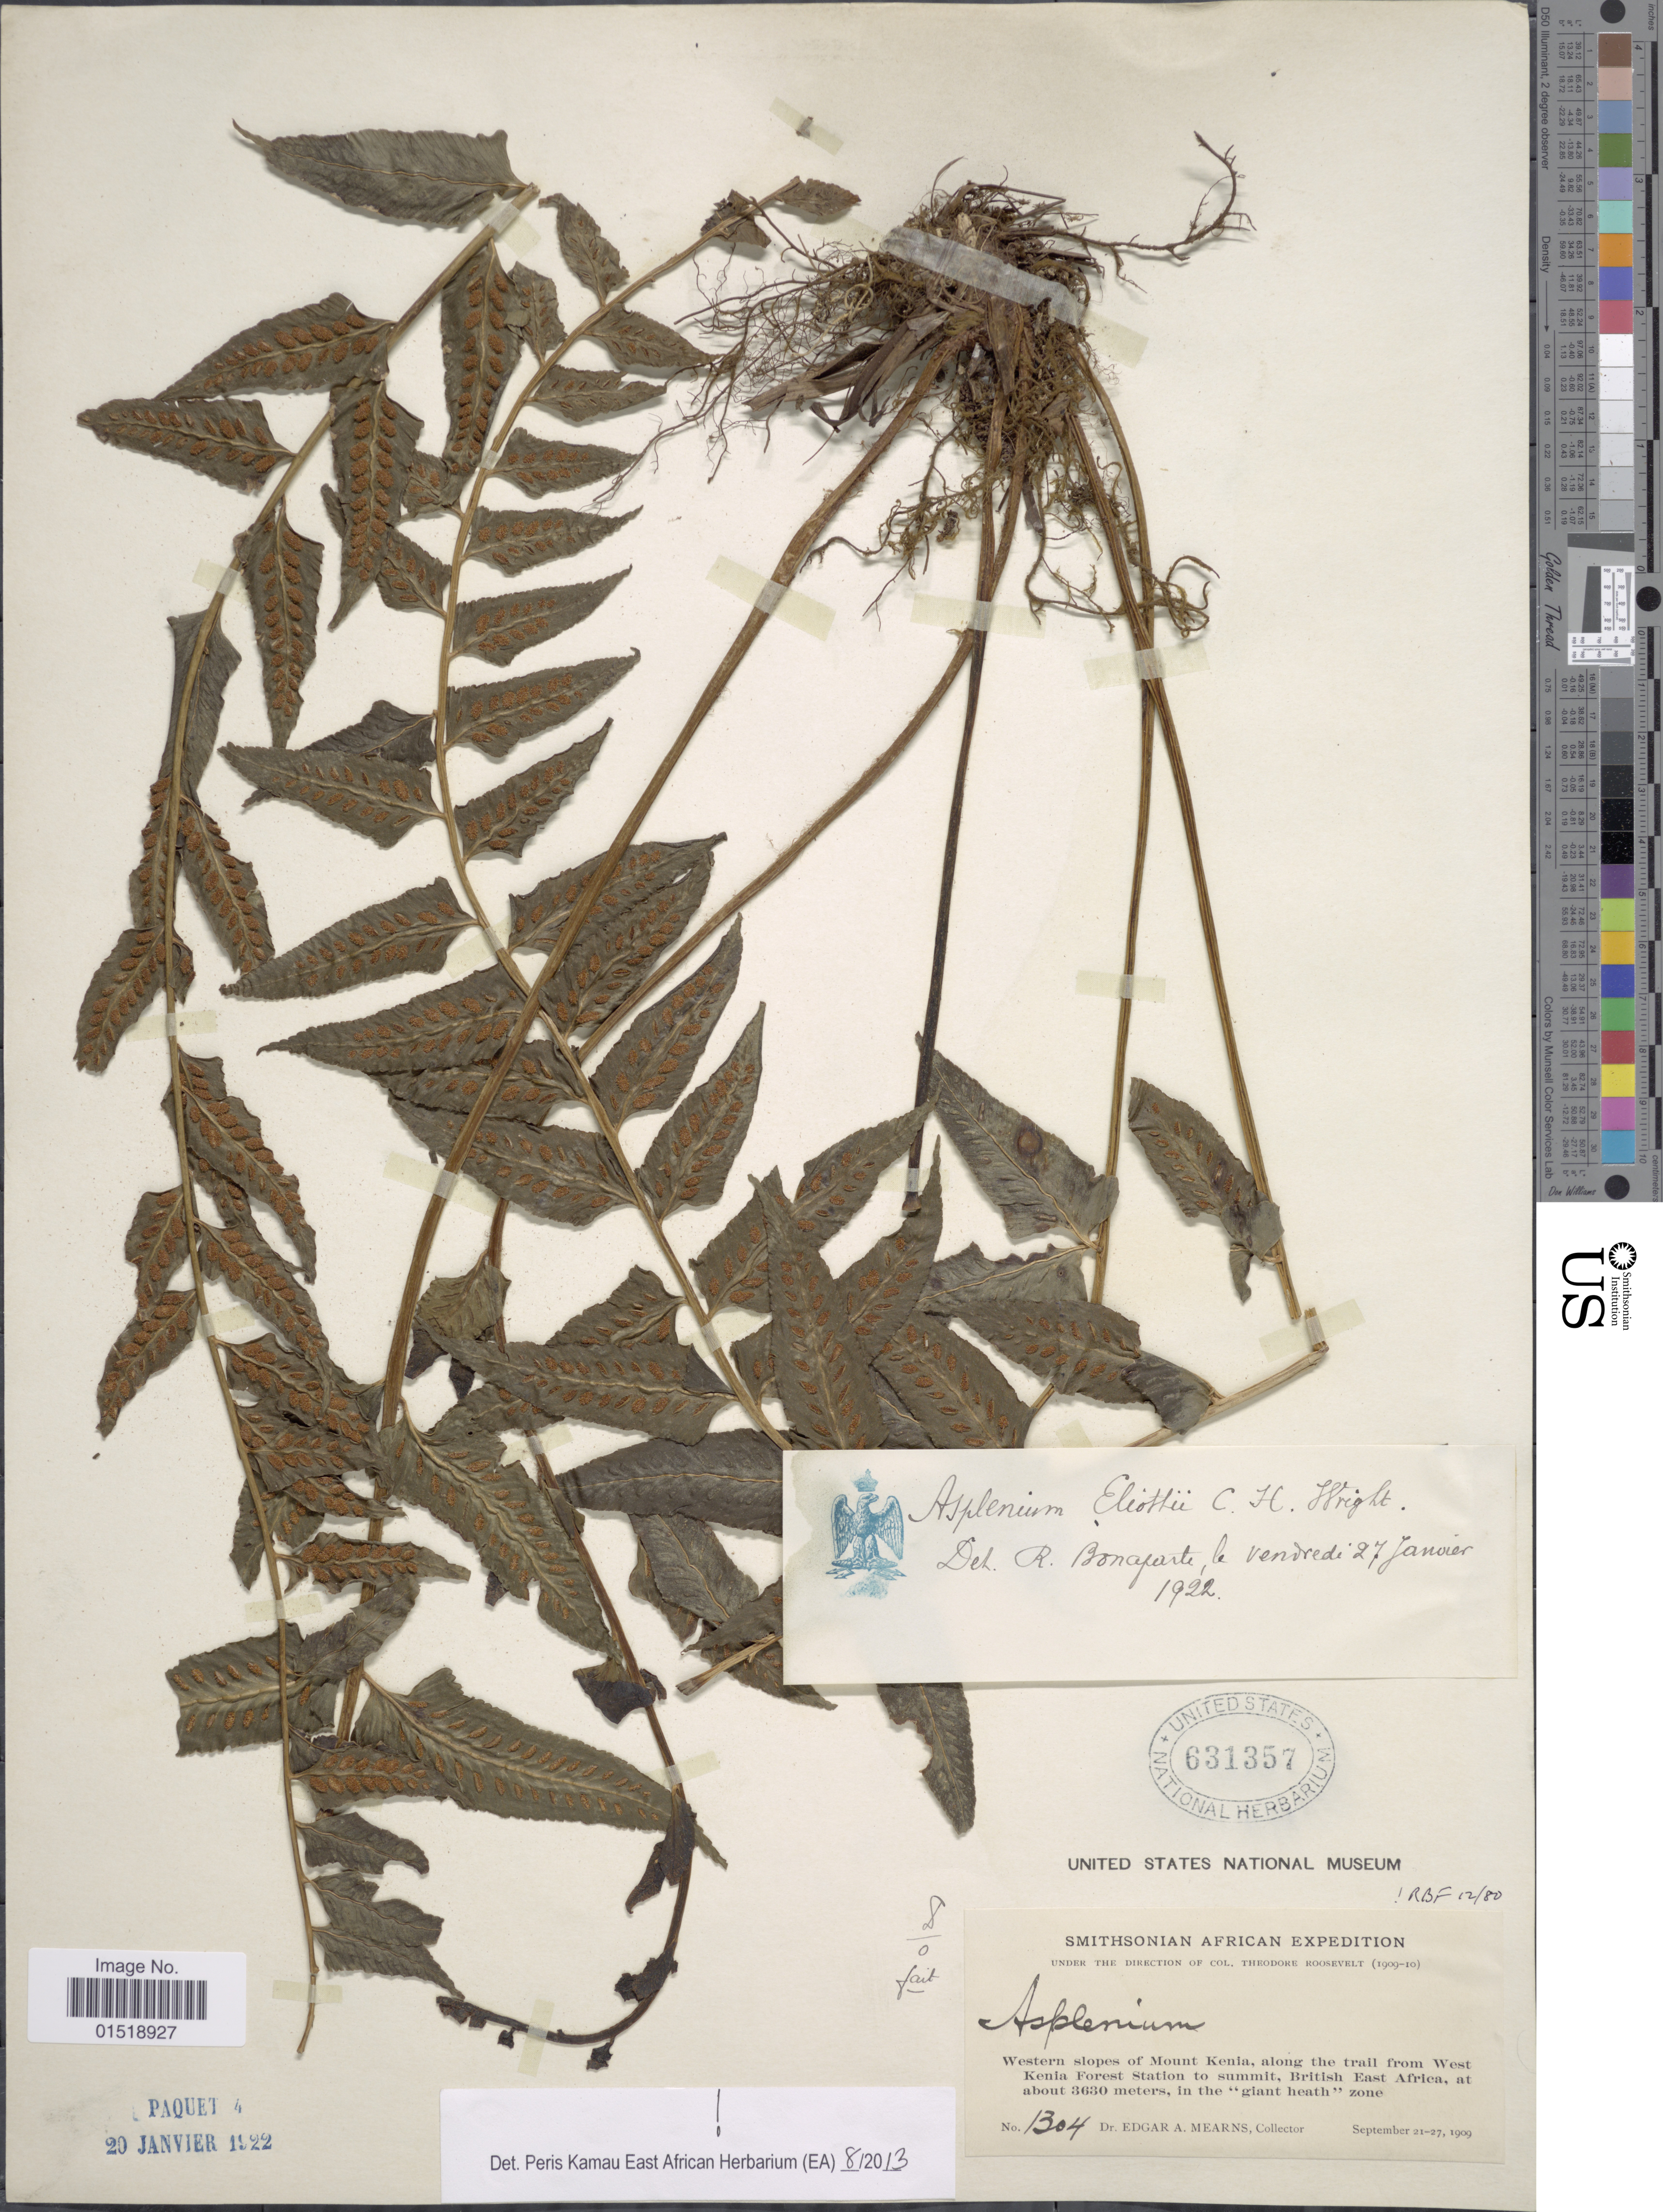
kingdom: Plantae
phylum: Tracheophyta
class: Polypodiopsida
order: Polypodiales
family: Aspleniaceae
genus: Asplenium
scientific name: Asplenium elliottii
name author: C.H. Wright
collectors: E. A. Mearns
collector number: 1304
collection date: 1909-09-21/1909-09-27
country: Kenya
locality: Western slopes of Mount Kenia, along the trail from West Kenia Forest Station to summit, British East Africa, in the "giant heath" zone.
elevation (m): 3630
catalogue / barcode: US 631357